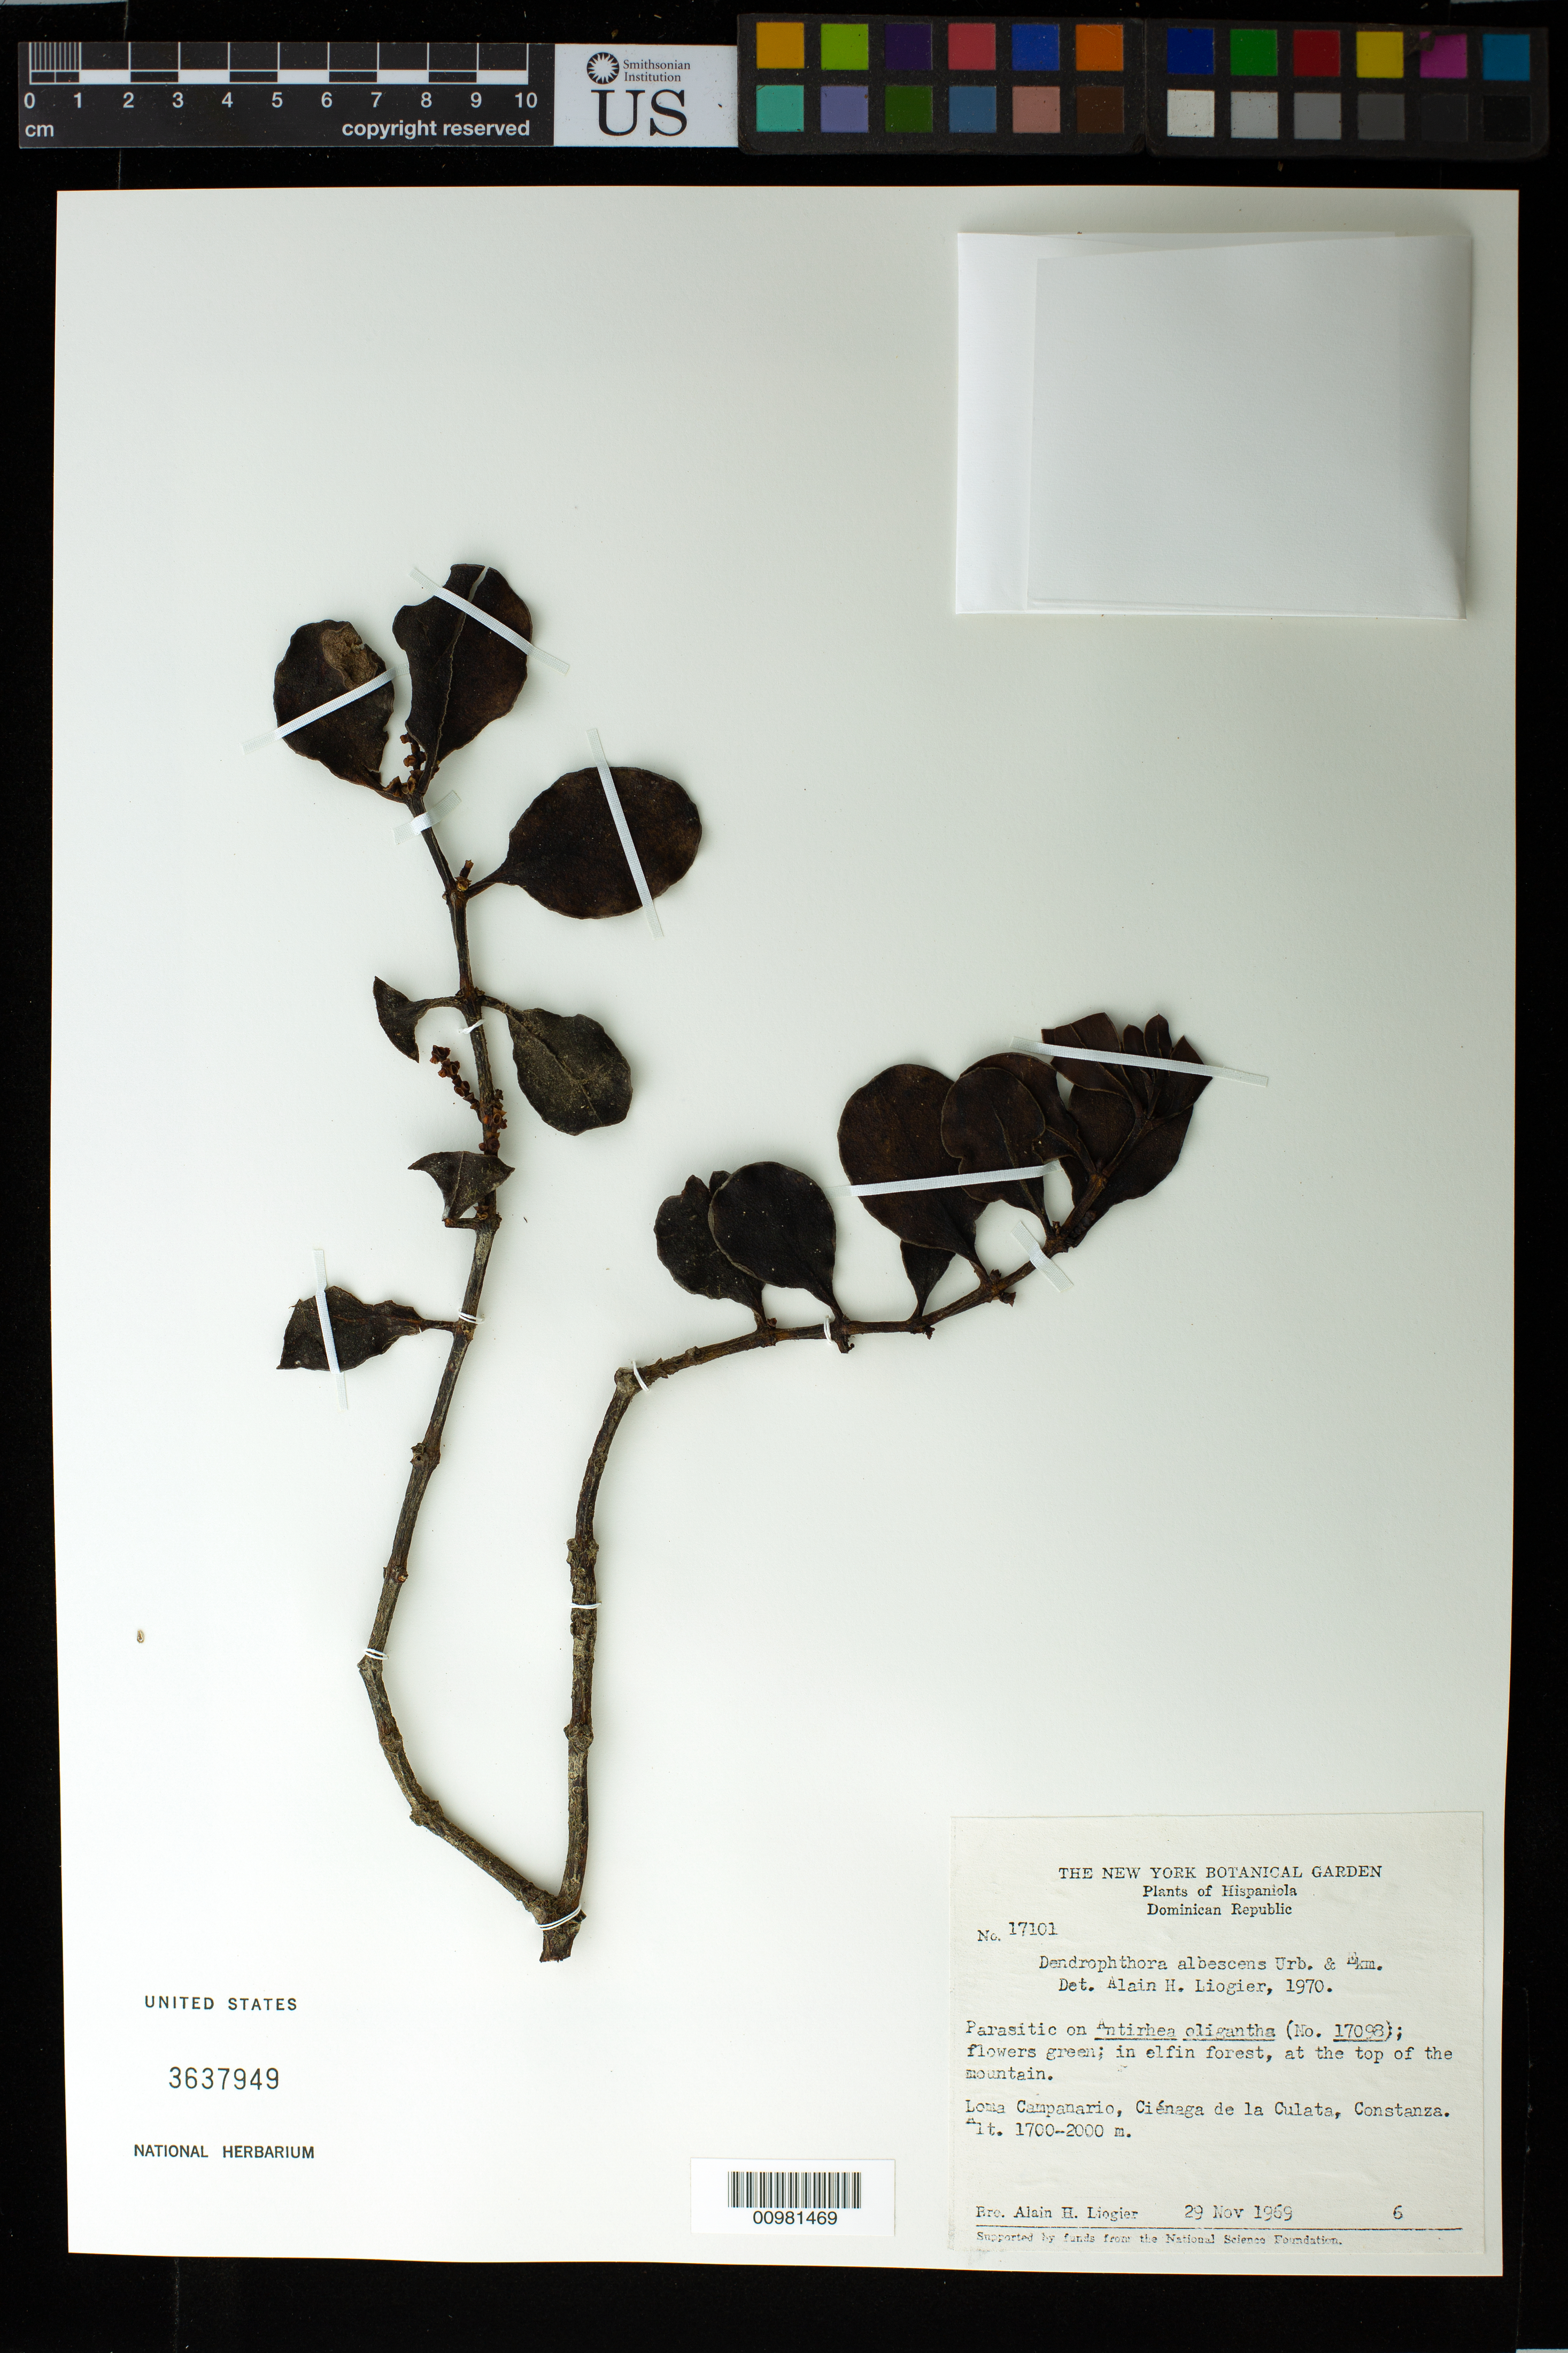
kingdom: Plantae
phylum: Tracheophyta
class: Magnoliopsida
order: Santalales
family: Viscaceae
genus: Dendrophthora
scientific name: Dendrophthora tetrastachya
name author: (C. Wright ex Griseb.) Urb.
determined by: Caraballo-Ortiz, Marcos A., (MISS), University of Mississippi (UNITED STATES)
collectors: A. H. Liogier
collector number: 17101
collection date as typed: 29 Nov 1969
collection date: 1969-11-29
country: Dominican Republic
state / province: La Vega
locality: Loma Campanario, Ciénaga de la Culata, Constanza.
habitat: In elfin forest, at the top of the mountain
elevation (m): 1700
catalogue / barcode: US 3637949